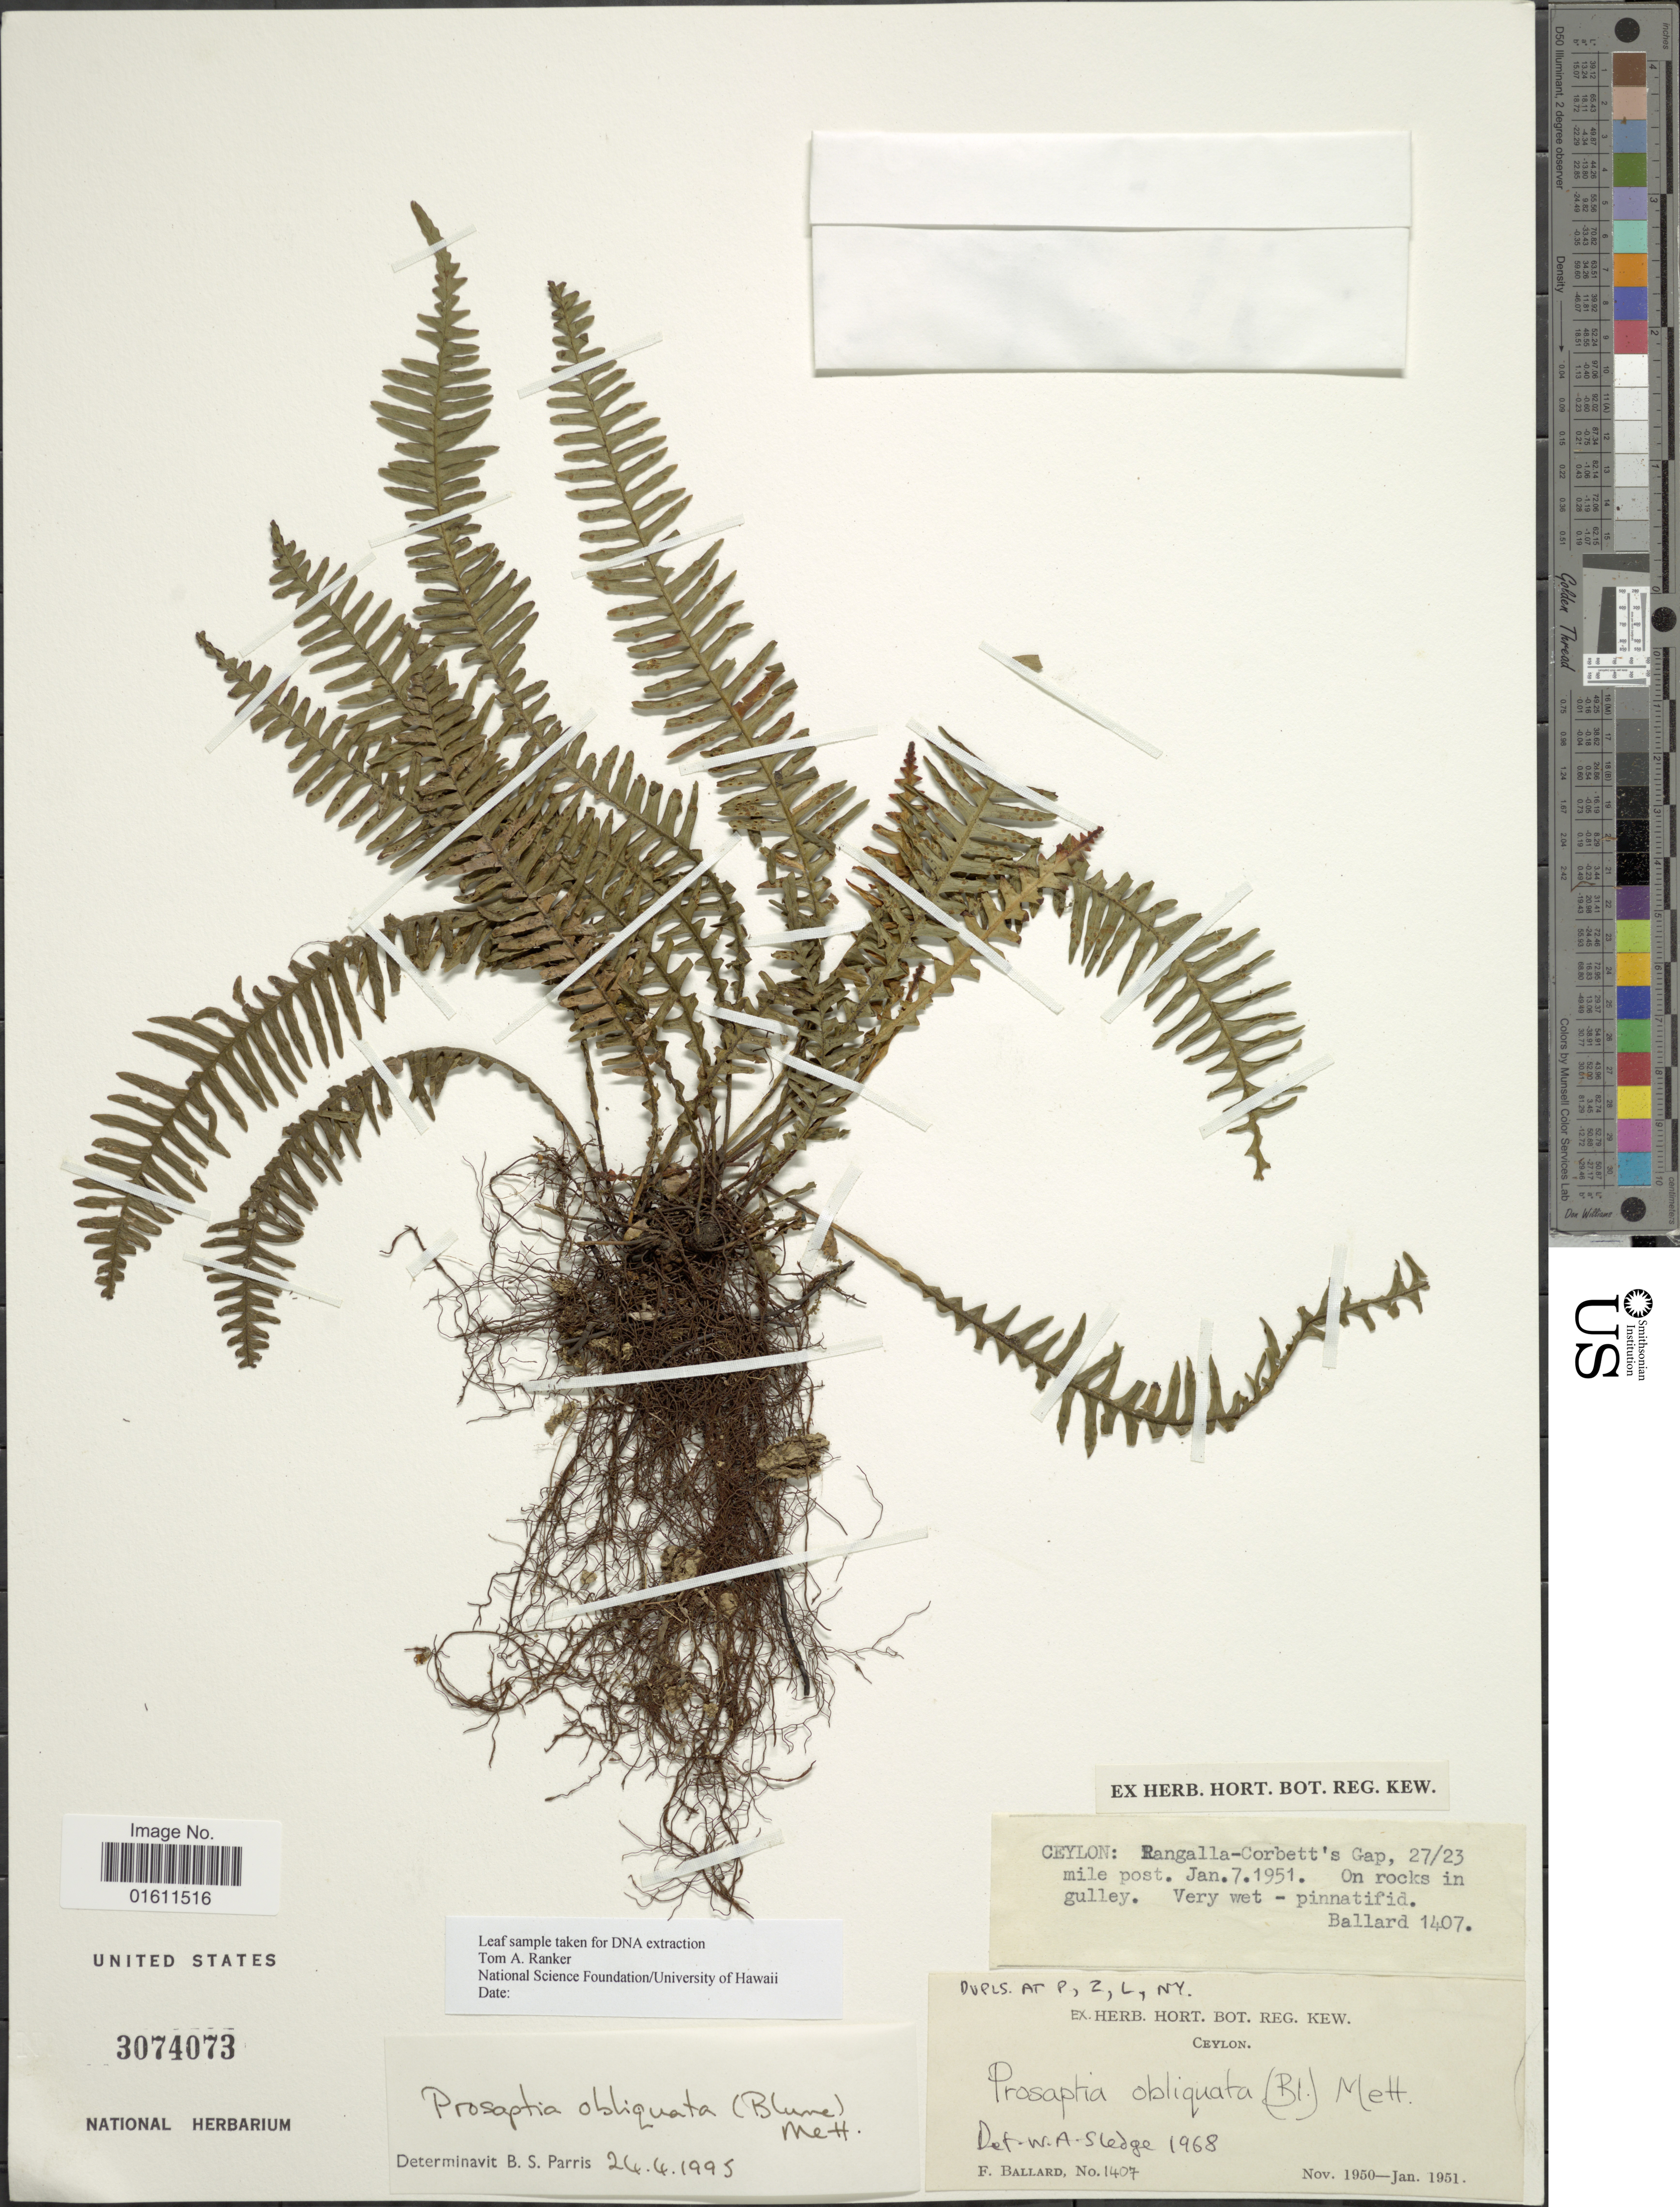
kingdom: Plantae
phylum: Tracheophyta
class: Polypodiopsida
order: Polypodiales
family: Polypodiaceae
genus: Prosaptia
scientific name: Prosaptia obliquata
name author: (Blume) Mett.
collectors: F. Ballard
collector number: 1407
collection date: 1951-01-07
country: Sri Lanka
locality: Ceylon: Rangalla-Corbett's Gap 27/23 mile post, on rocks in gulley.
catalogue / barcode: US 3074073